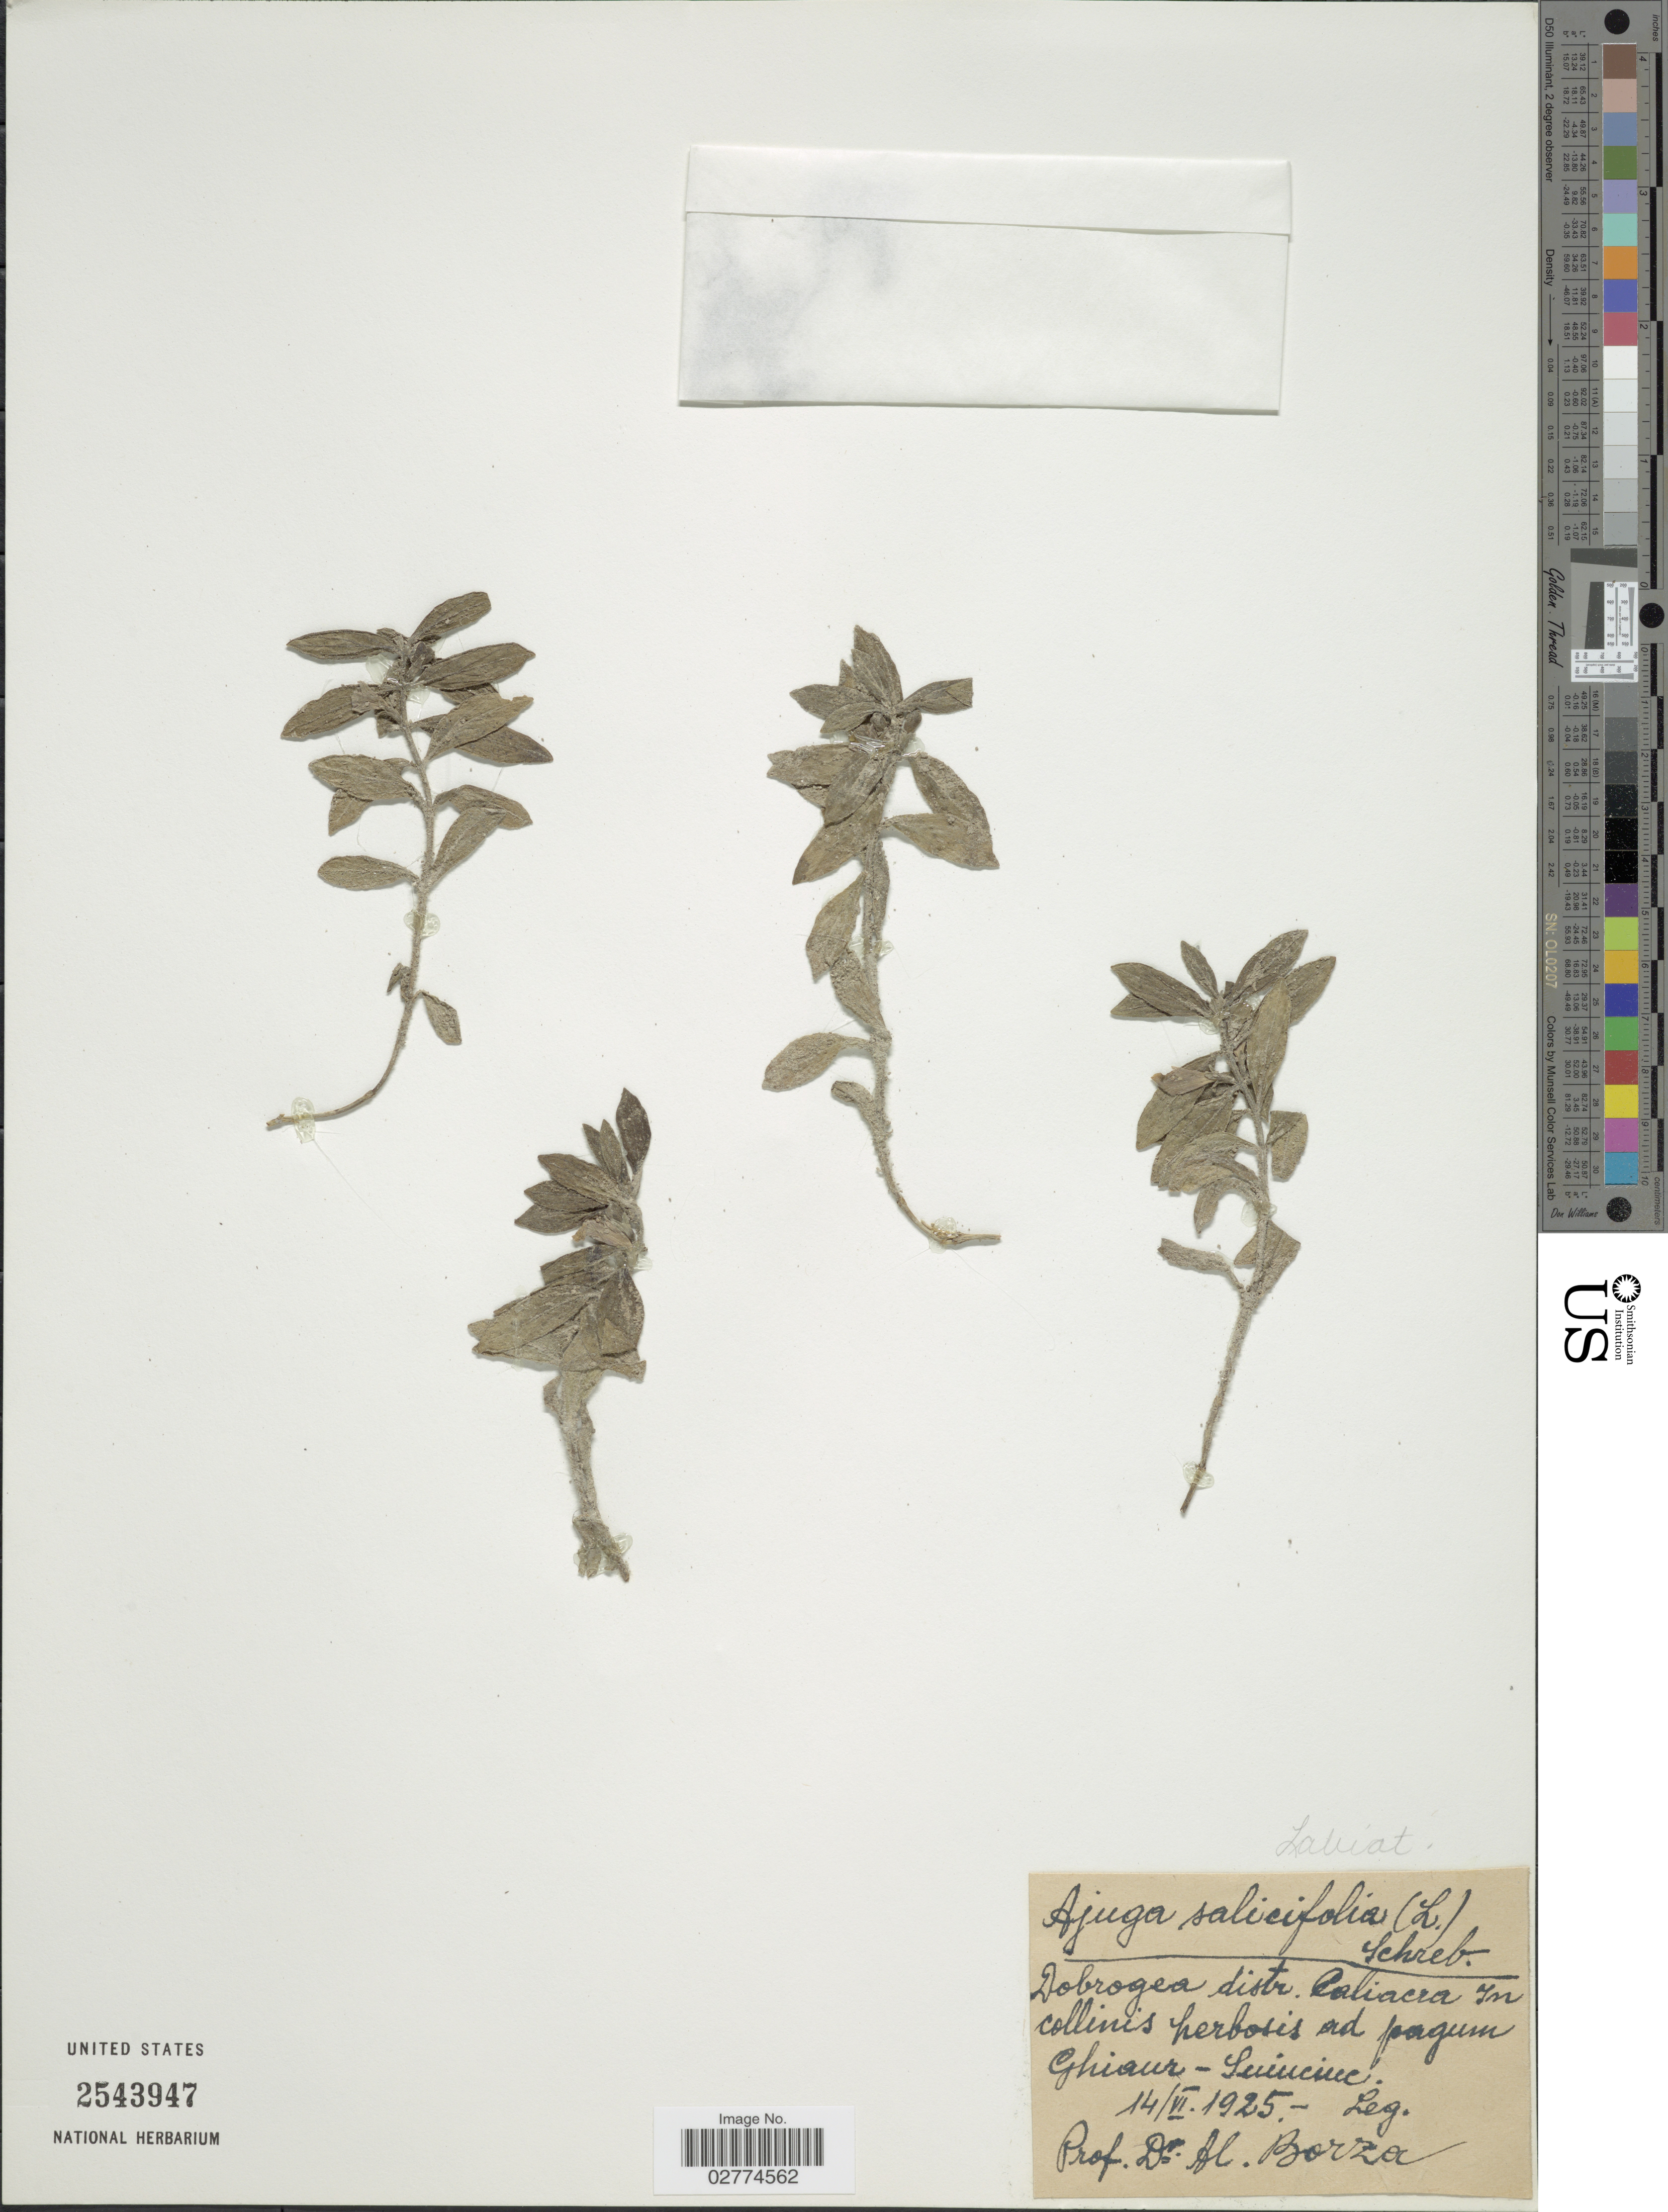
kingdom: Plantae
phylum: Tracheophyta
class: Magnoliopsida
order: Lamiales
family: Lamiaceae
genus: Ajuga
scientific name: Ajuga salicifolia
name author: (L.) Schreb.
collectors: A. Borza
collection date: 1925-06-14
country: Romania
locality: Dobrogea, distr. Caliacra In collinis herbosis ad pagum Ghiaur - Suiucine.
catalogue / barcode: US 2543947